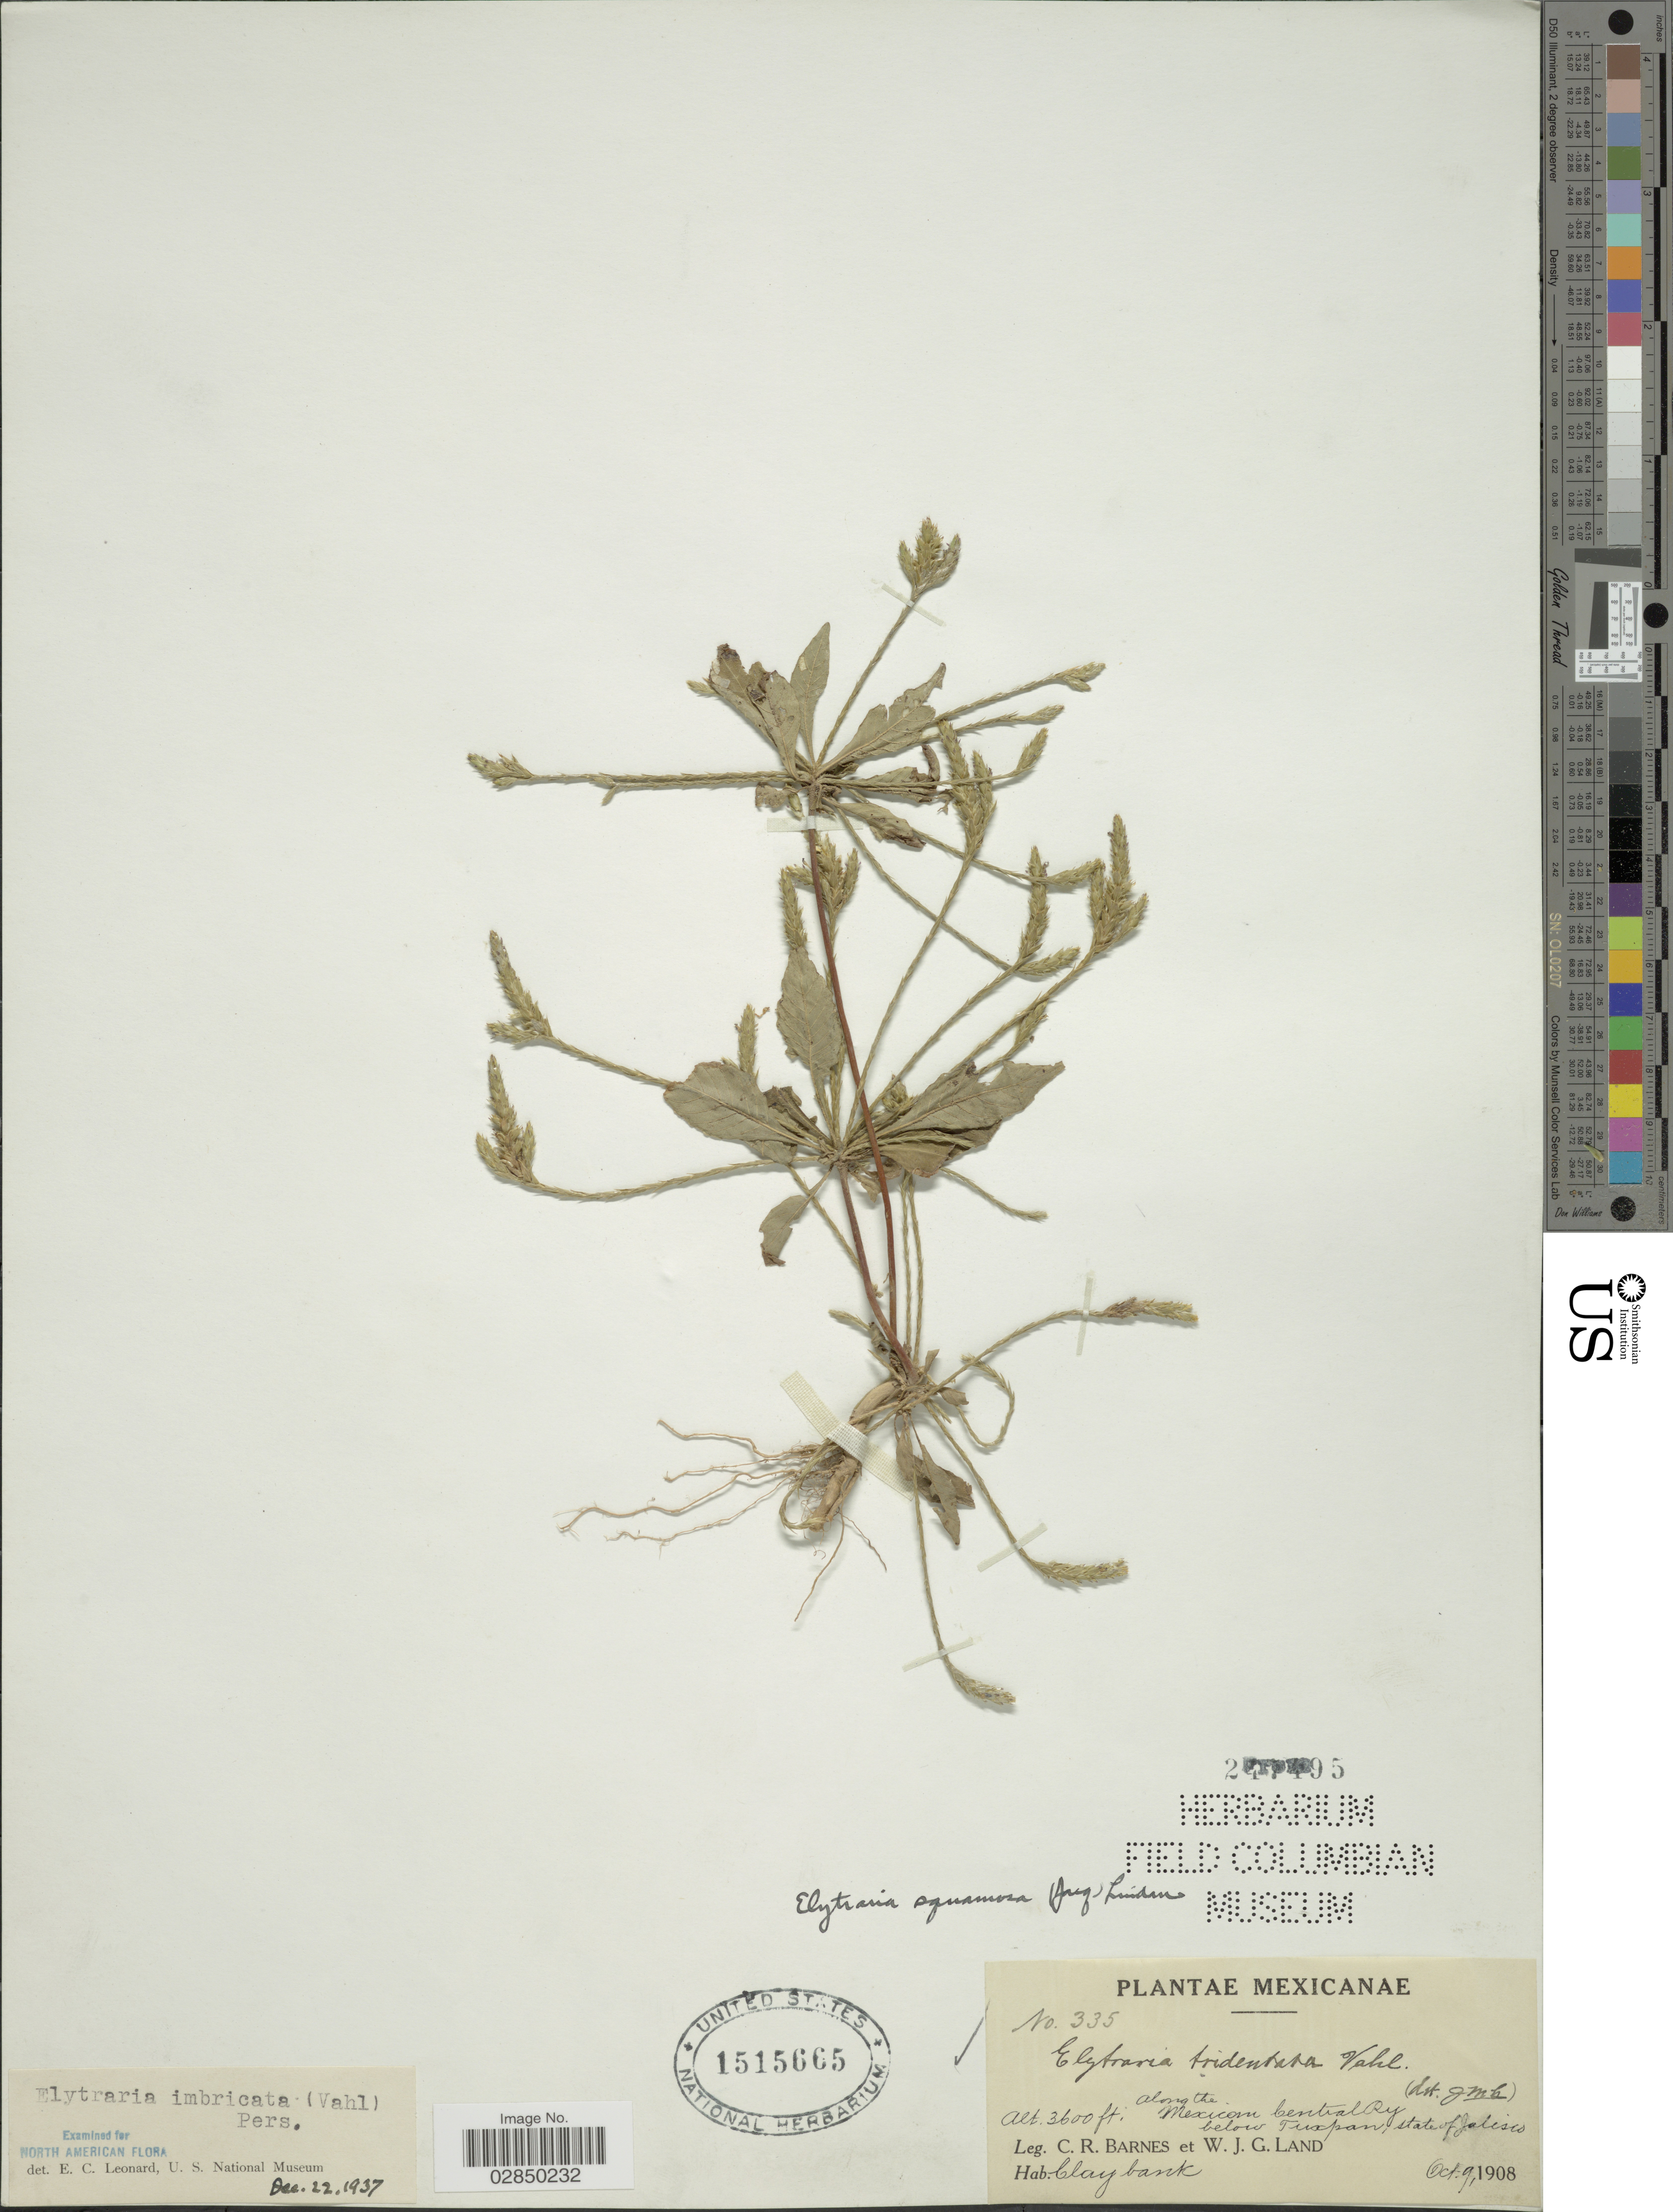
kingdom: Plantae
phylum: Tracheophyta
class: Magnoliopsida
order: Lamiales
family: Acanthaceae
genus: Elytraria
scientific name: Elytraria imbricata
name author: (Vahl) Pers.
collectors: C. R. Barnes & W. J. G. Land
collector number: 335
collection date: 1908-10-09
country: Mexico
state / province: Jalisco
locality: Along the Mexican Central Ry below Tuxpan.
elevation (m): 1097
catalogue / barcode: US 1515665